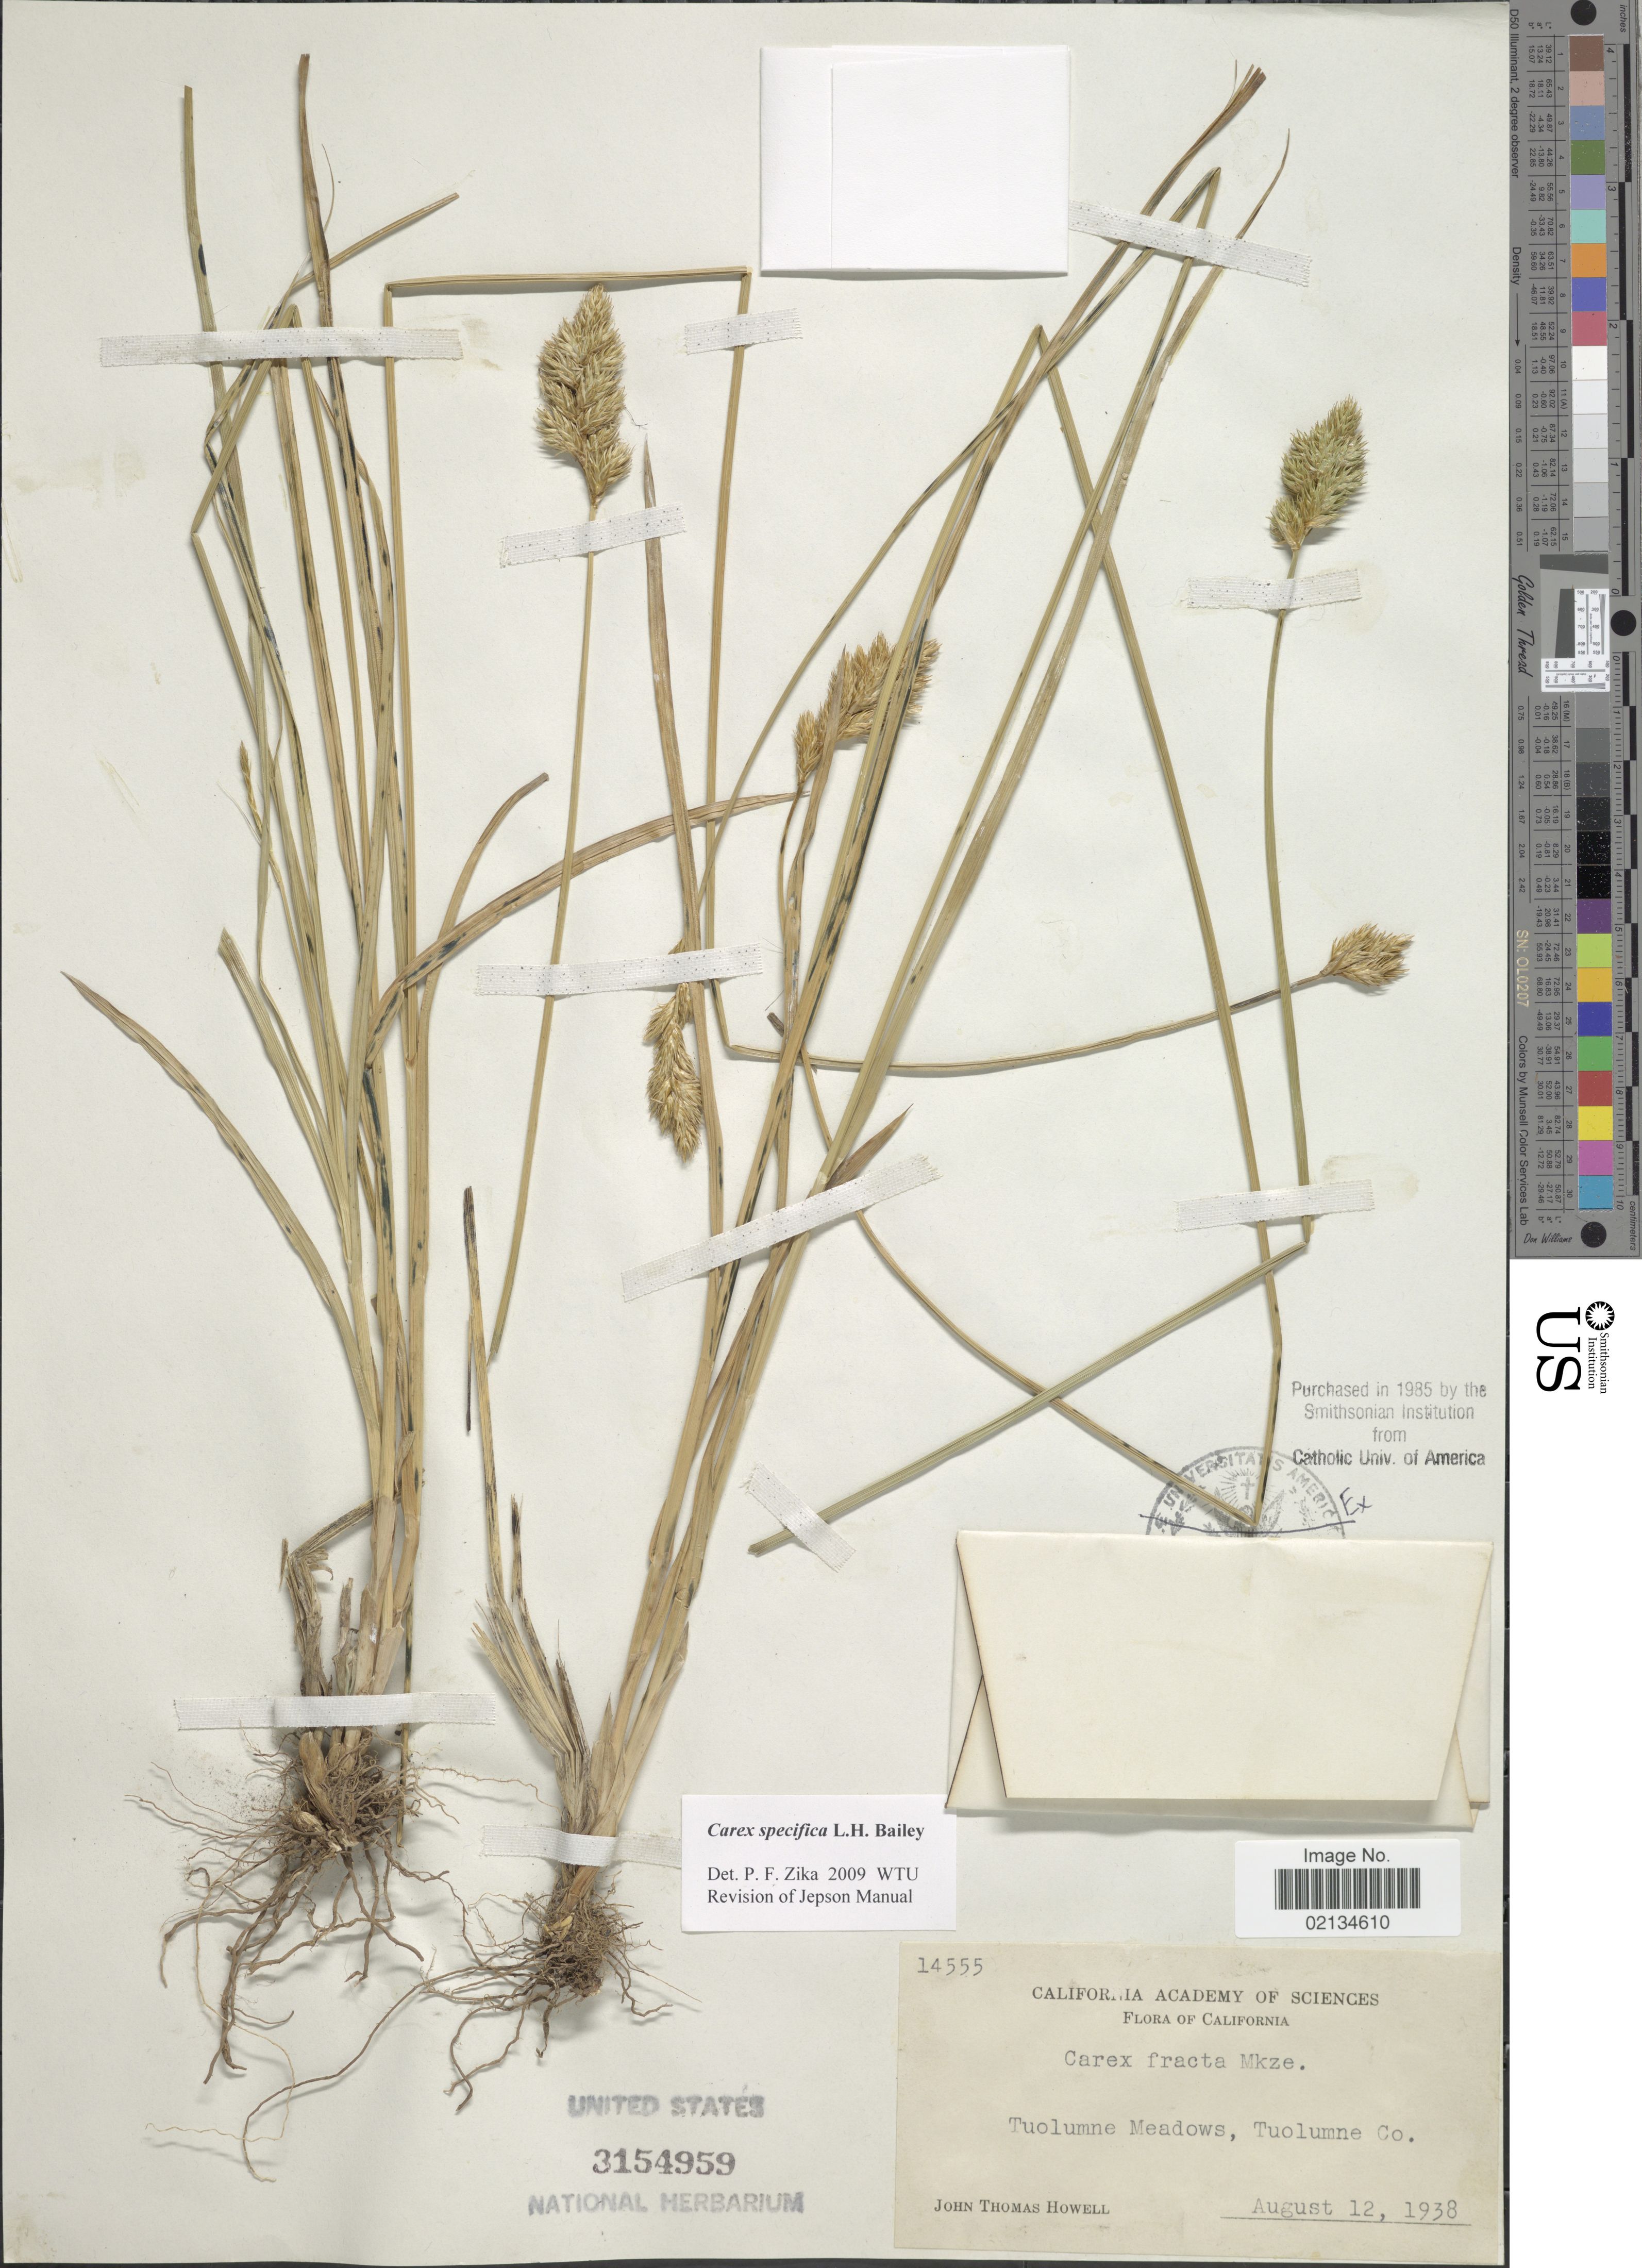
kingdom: Plantae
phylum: Tracheophyta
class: Liliopsida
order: Poales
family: Cyperaceae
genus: Carex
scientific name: Carex specifica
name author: L.H. Bailey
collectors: J. T. Howell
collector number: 14555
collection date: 1938-08-12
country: United States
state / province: California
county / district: Tuolumne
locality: Tuolumne Meadows, Tuolumne Co.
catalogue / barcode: US 3154959